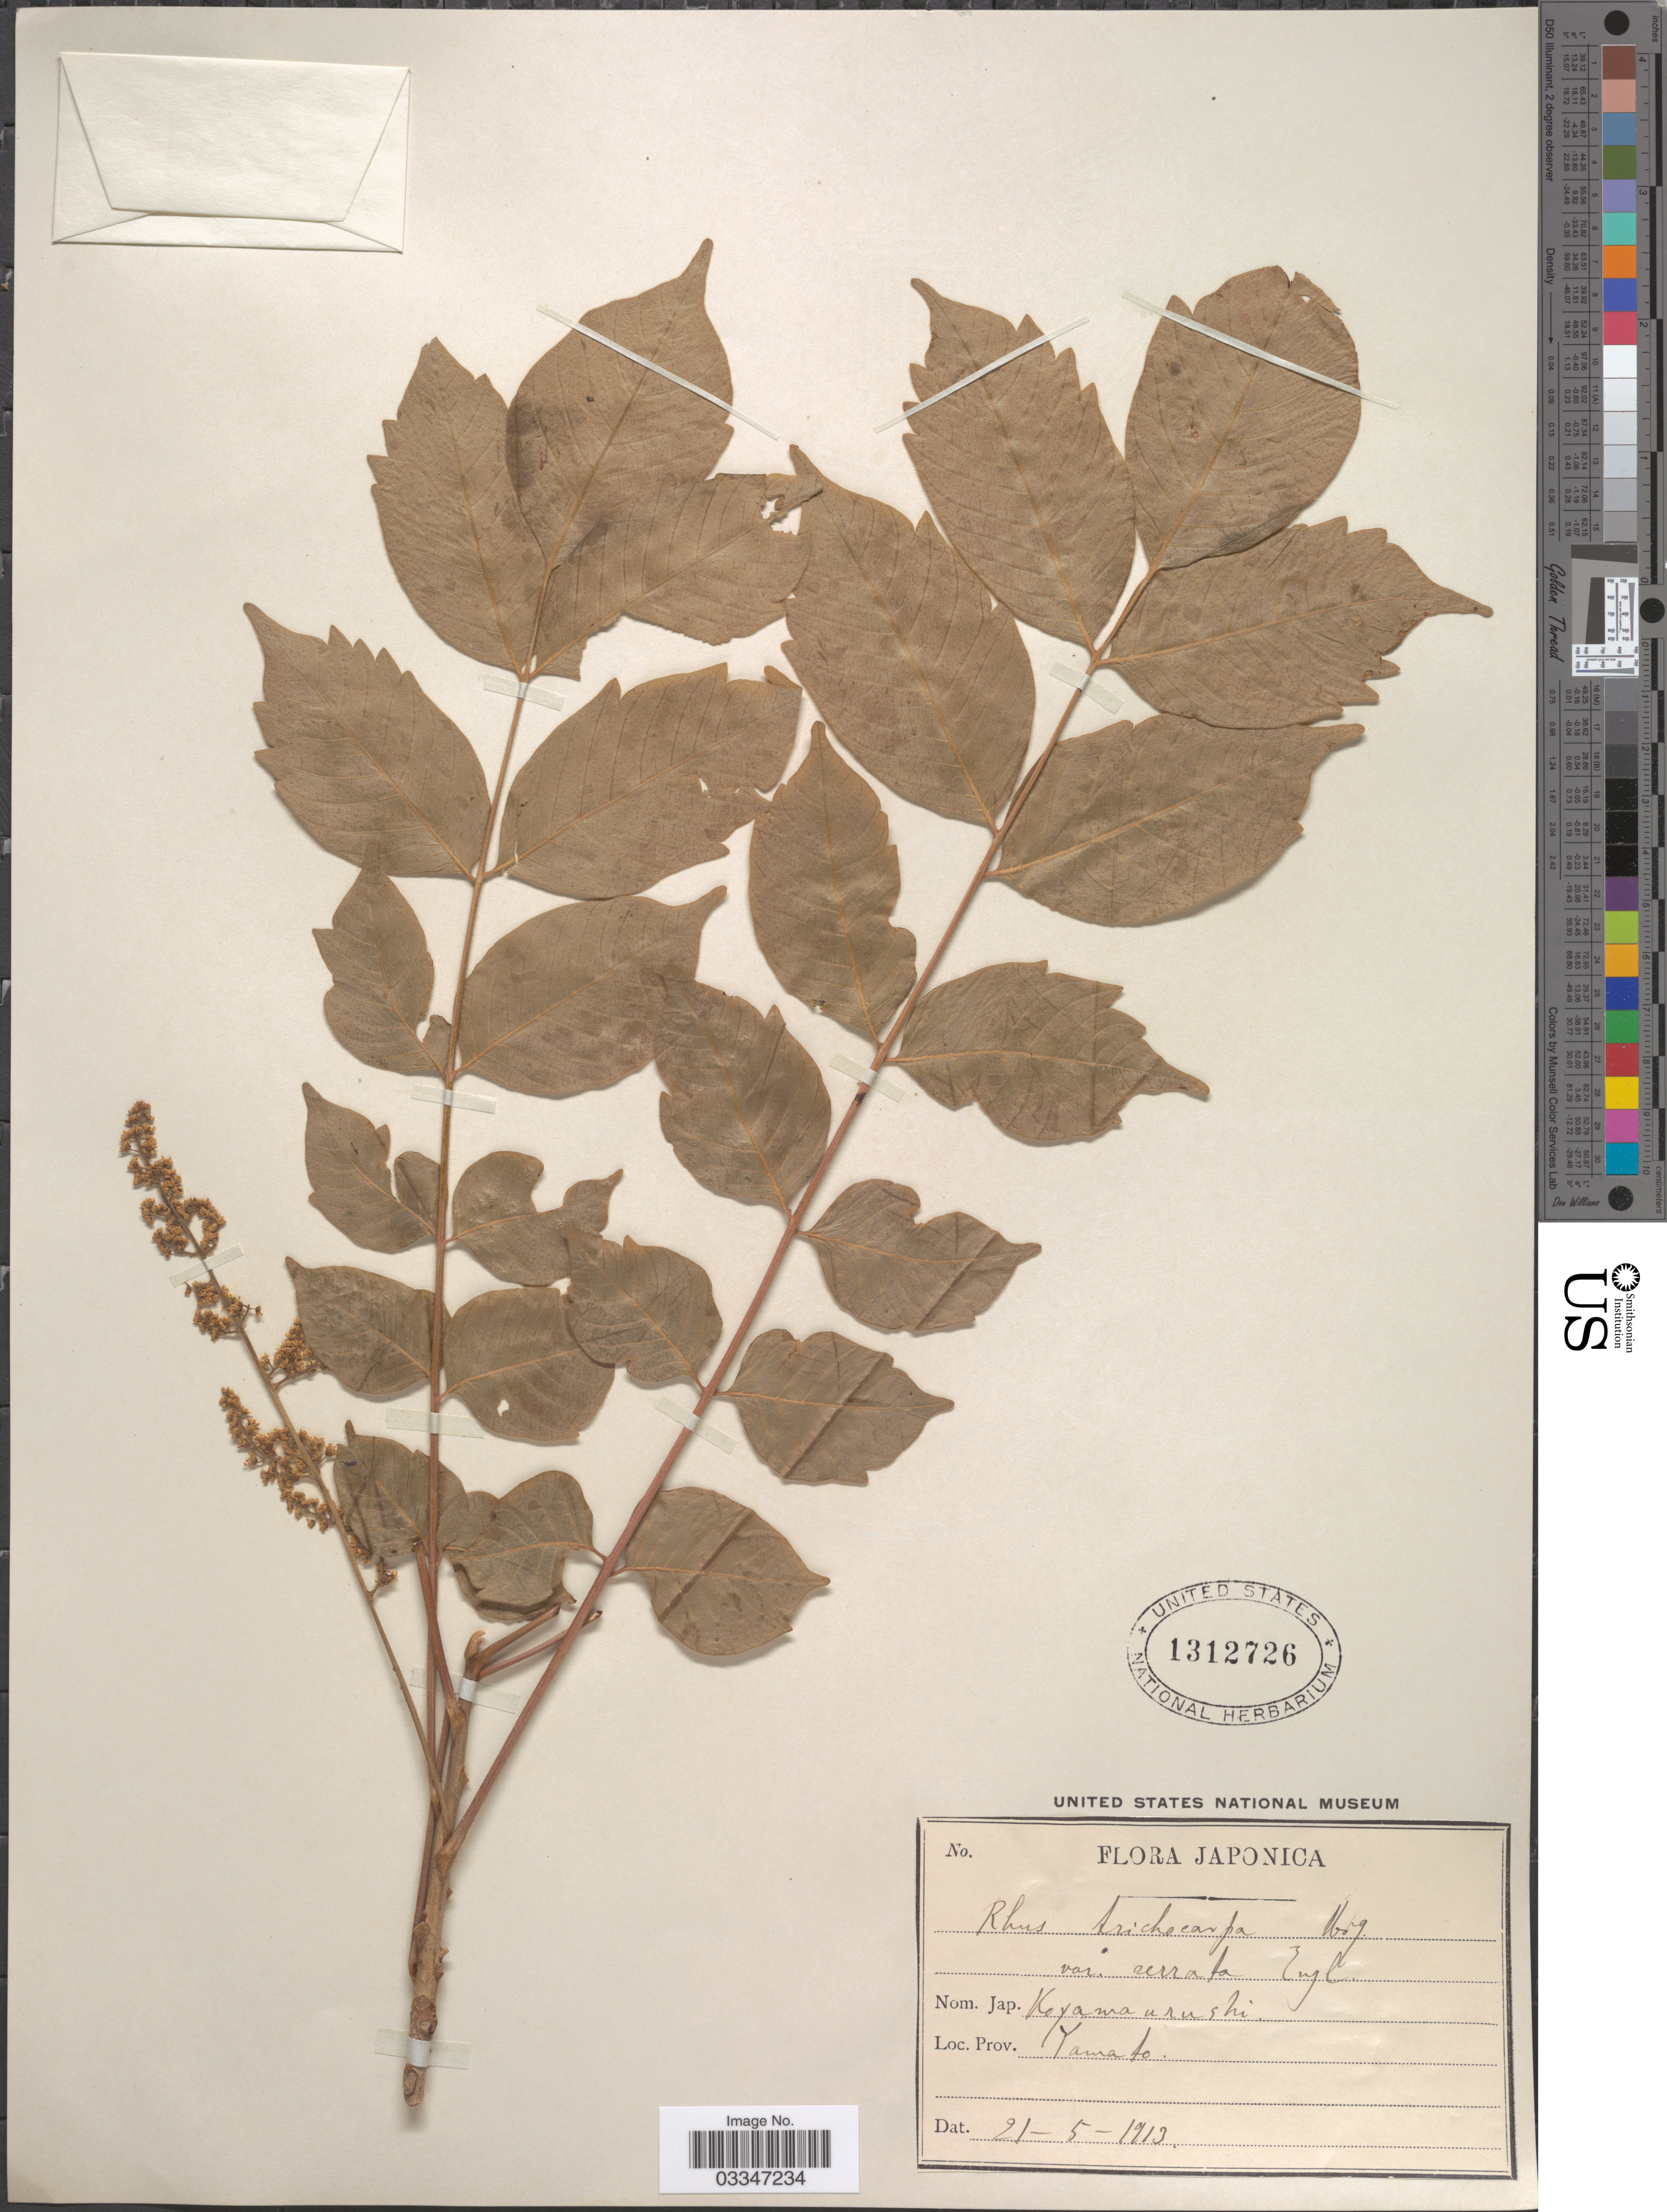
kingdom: Plantae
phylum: Tracheophyta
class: Magnoliopsida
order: Sapindales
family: Anacardiaceae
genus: Rhus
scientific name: Rhus trichocarpa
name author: Miq.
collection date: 1913-05-21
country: Japan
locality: Prov. Yamato.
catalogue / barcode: US 1312726